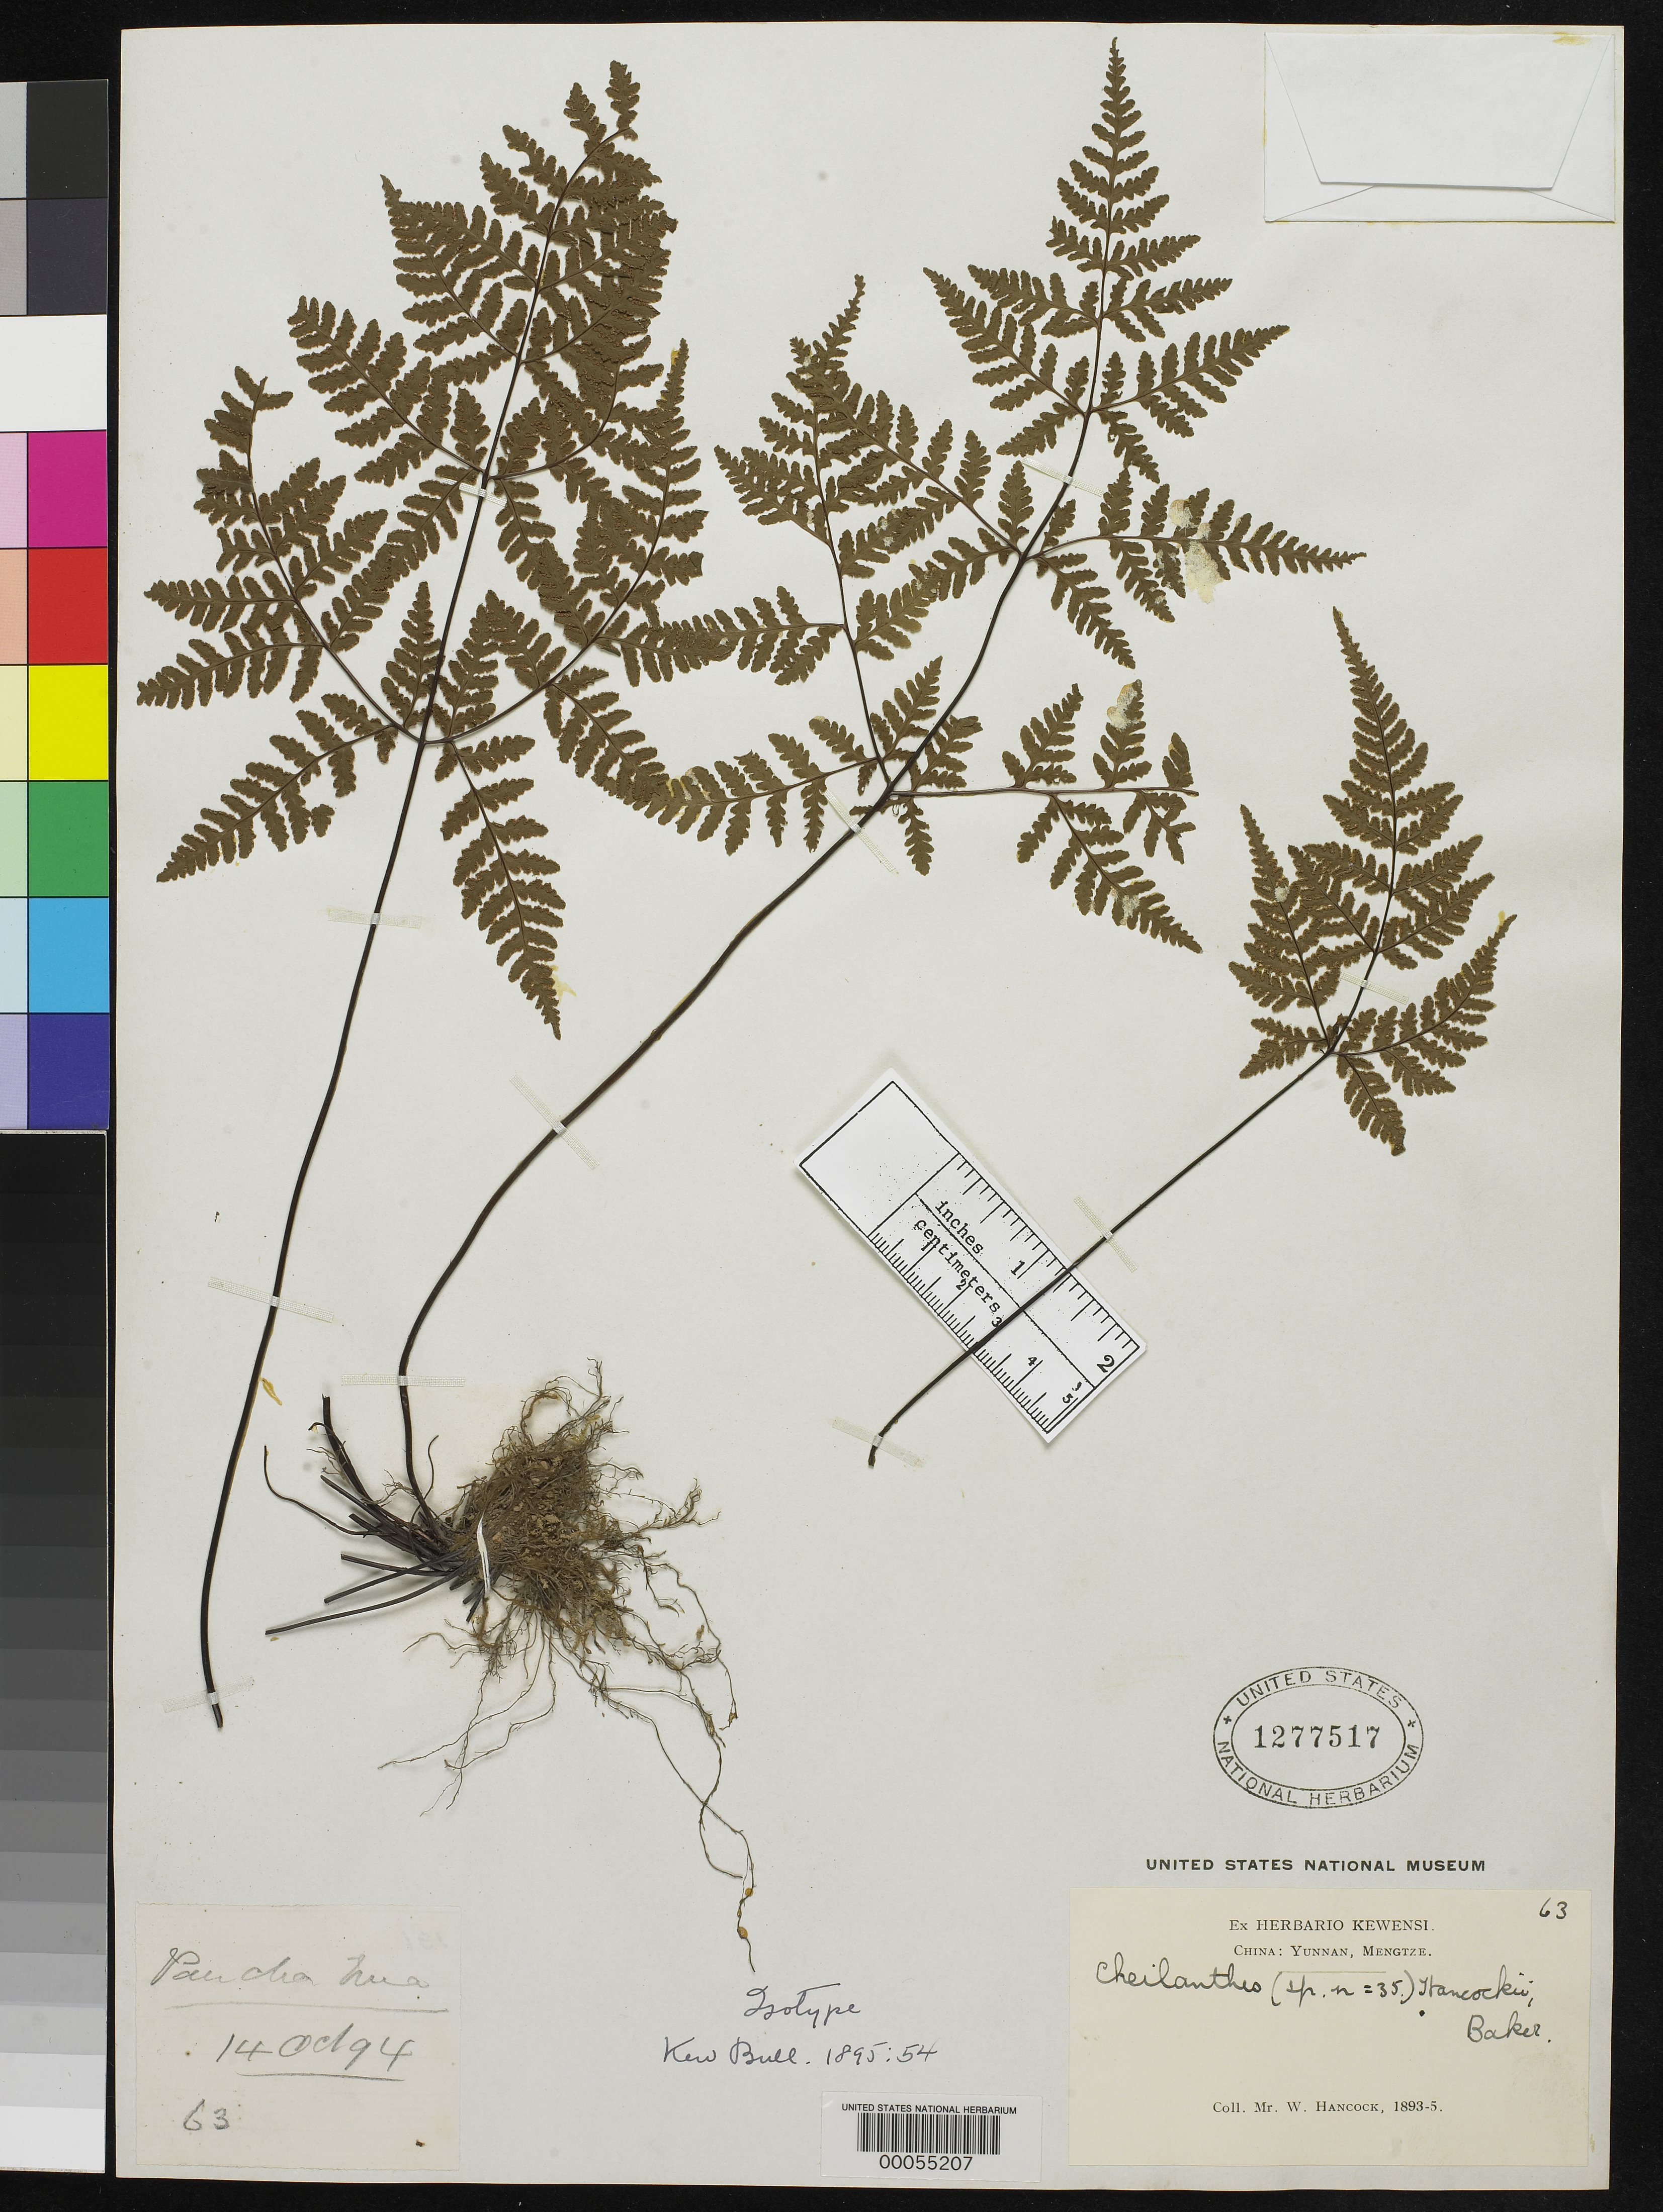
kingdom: Plantae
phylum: Tracheophyta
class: Polypodiopsida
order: Polypodiales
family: Pteridaceae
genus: Cheilanthes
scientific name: Cheilanthes hancockii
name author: Baker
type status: Type Collection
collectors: W. Hancock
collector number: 63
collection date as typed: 1893 to -- --- 1895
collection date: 1893/1895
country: China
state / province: Yunnan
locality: Mengtze.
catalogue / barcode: US 1277517